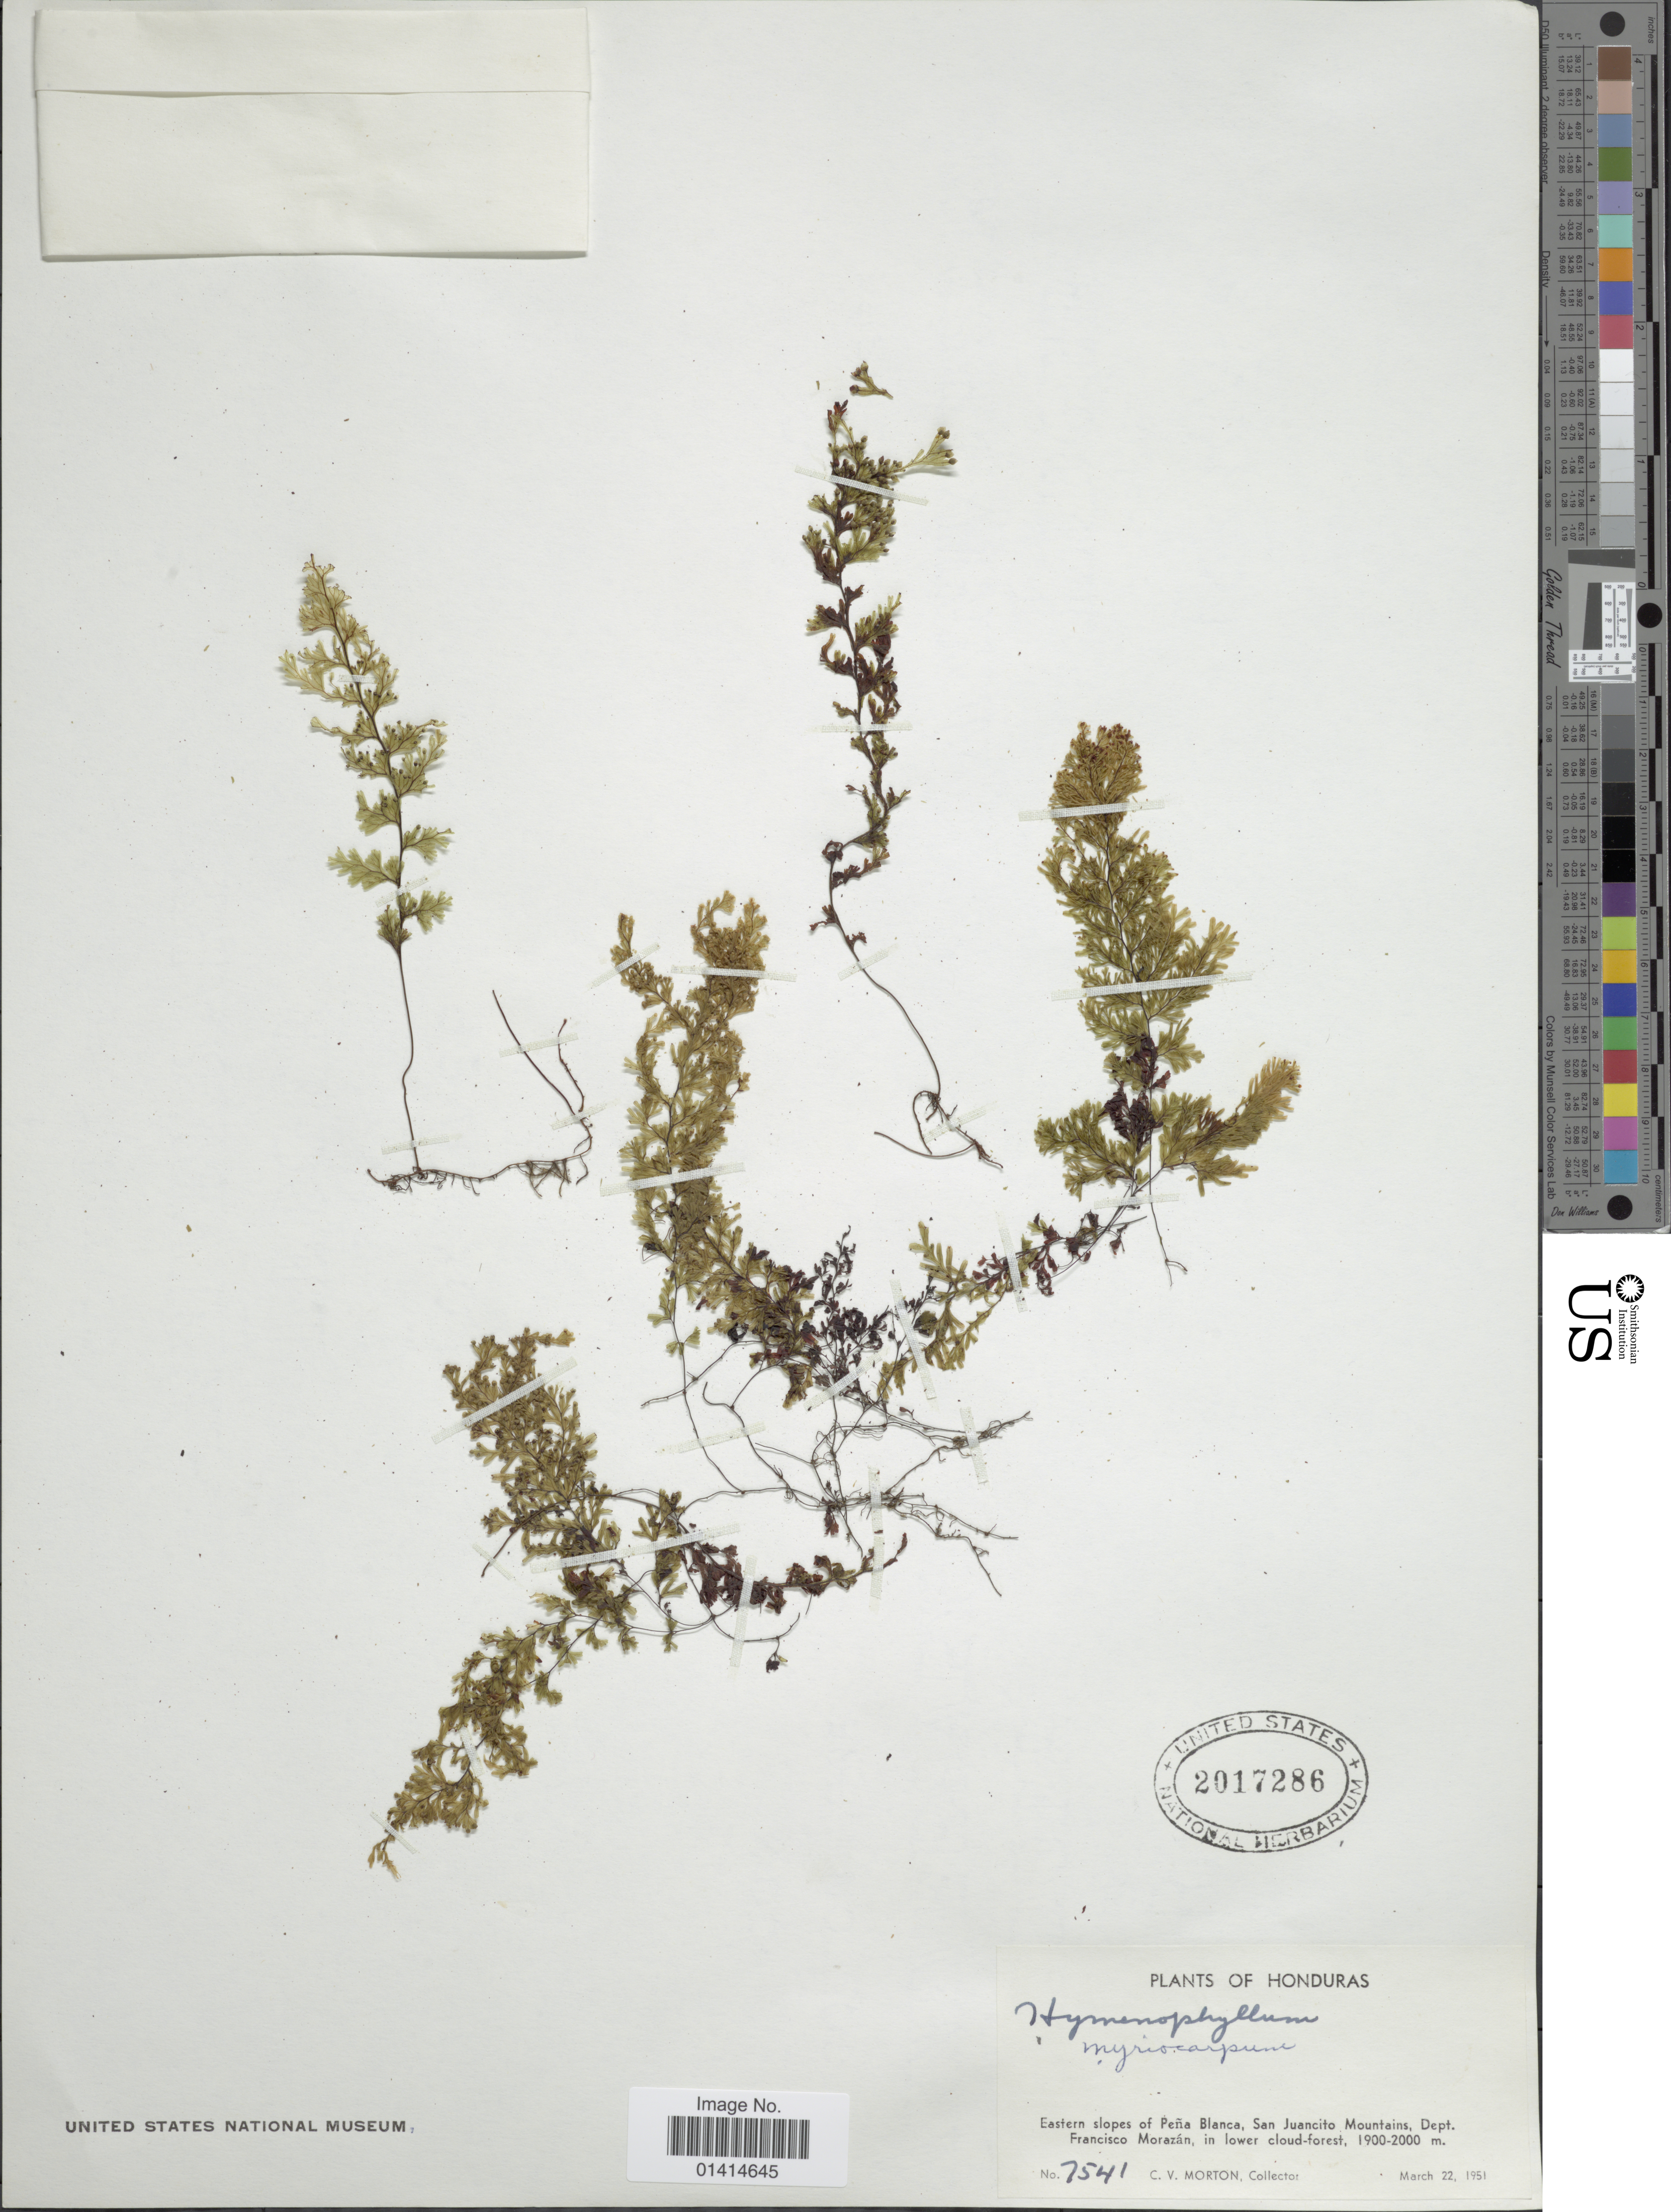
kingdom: Plantae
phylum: Tracheophyta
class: Polypodiopsida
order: Hymenophyllales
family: Hymenophyllaceae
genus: Hymenophyllum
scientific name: Hymenophyllum undulatum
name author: (Sw.) Sw.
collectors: C. V. Morton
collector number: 7541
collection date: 1951-03-22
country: Honduras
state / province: Fco. Morazán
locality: Eastern slopes of Peña Blanca, San Juancito Mountains, Dept Francisco Morazan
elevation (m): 1900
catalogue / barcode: US 2017286